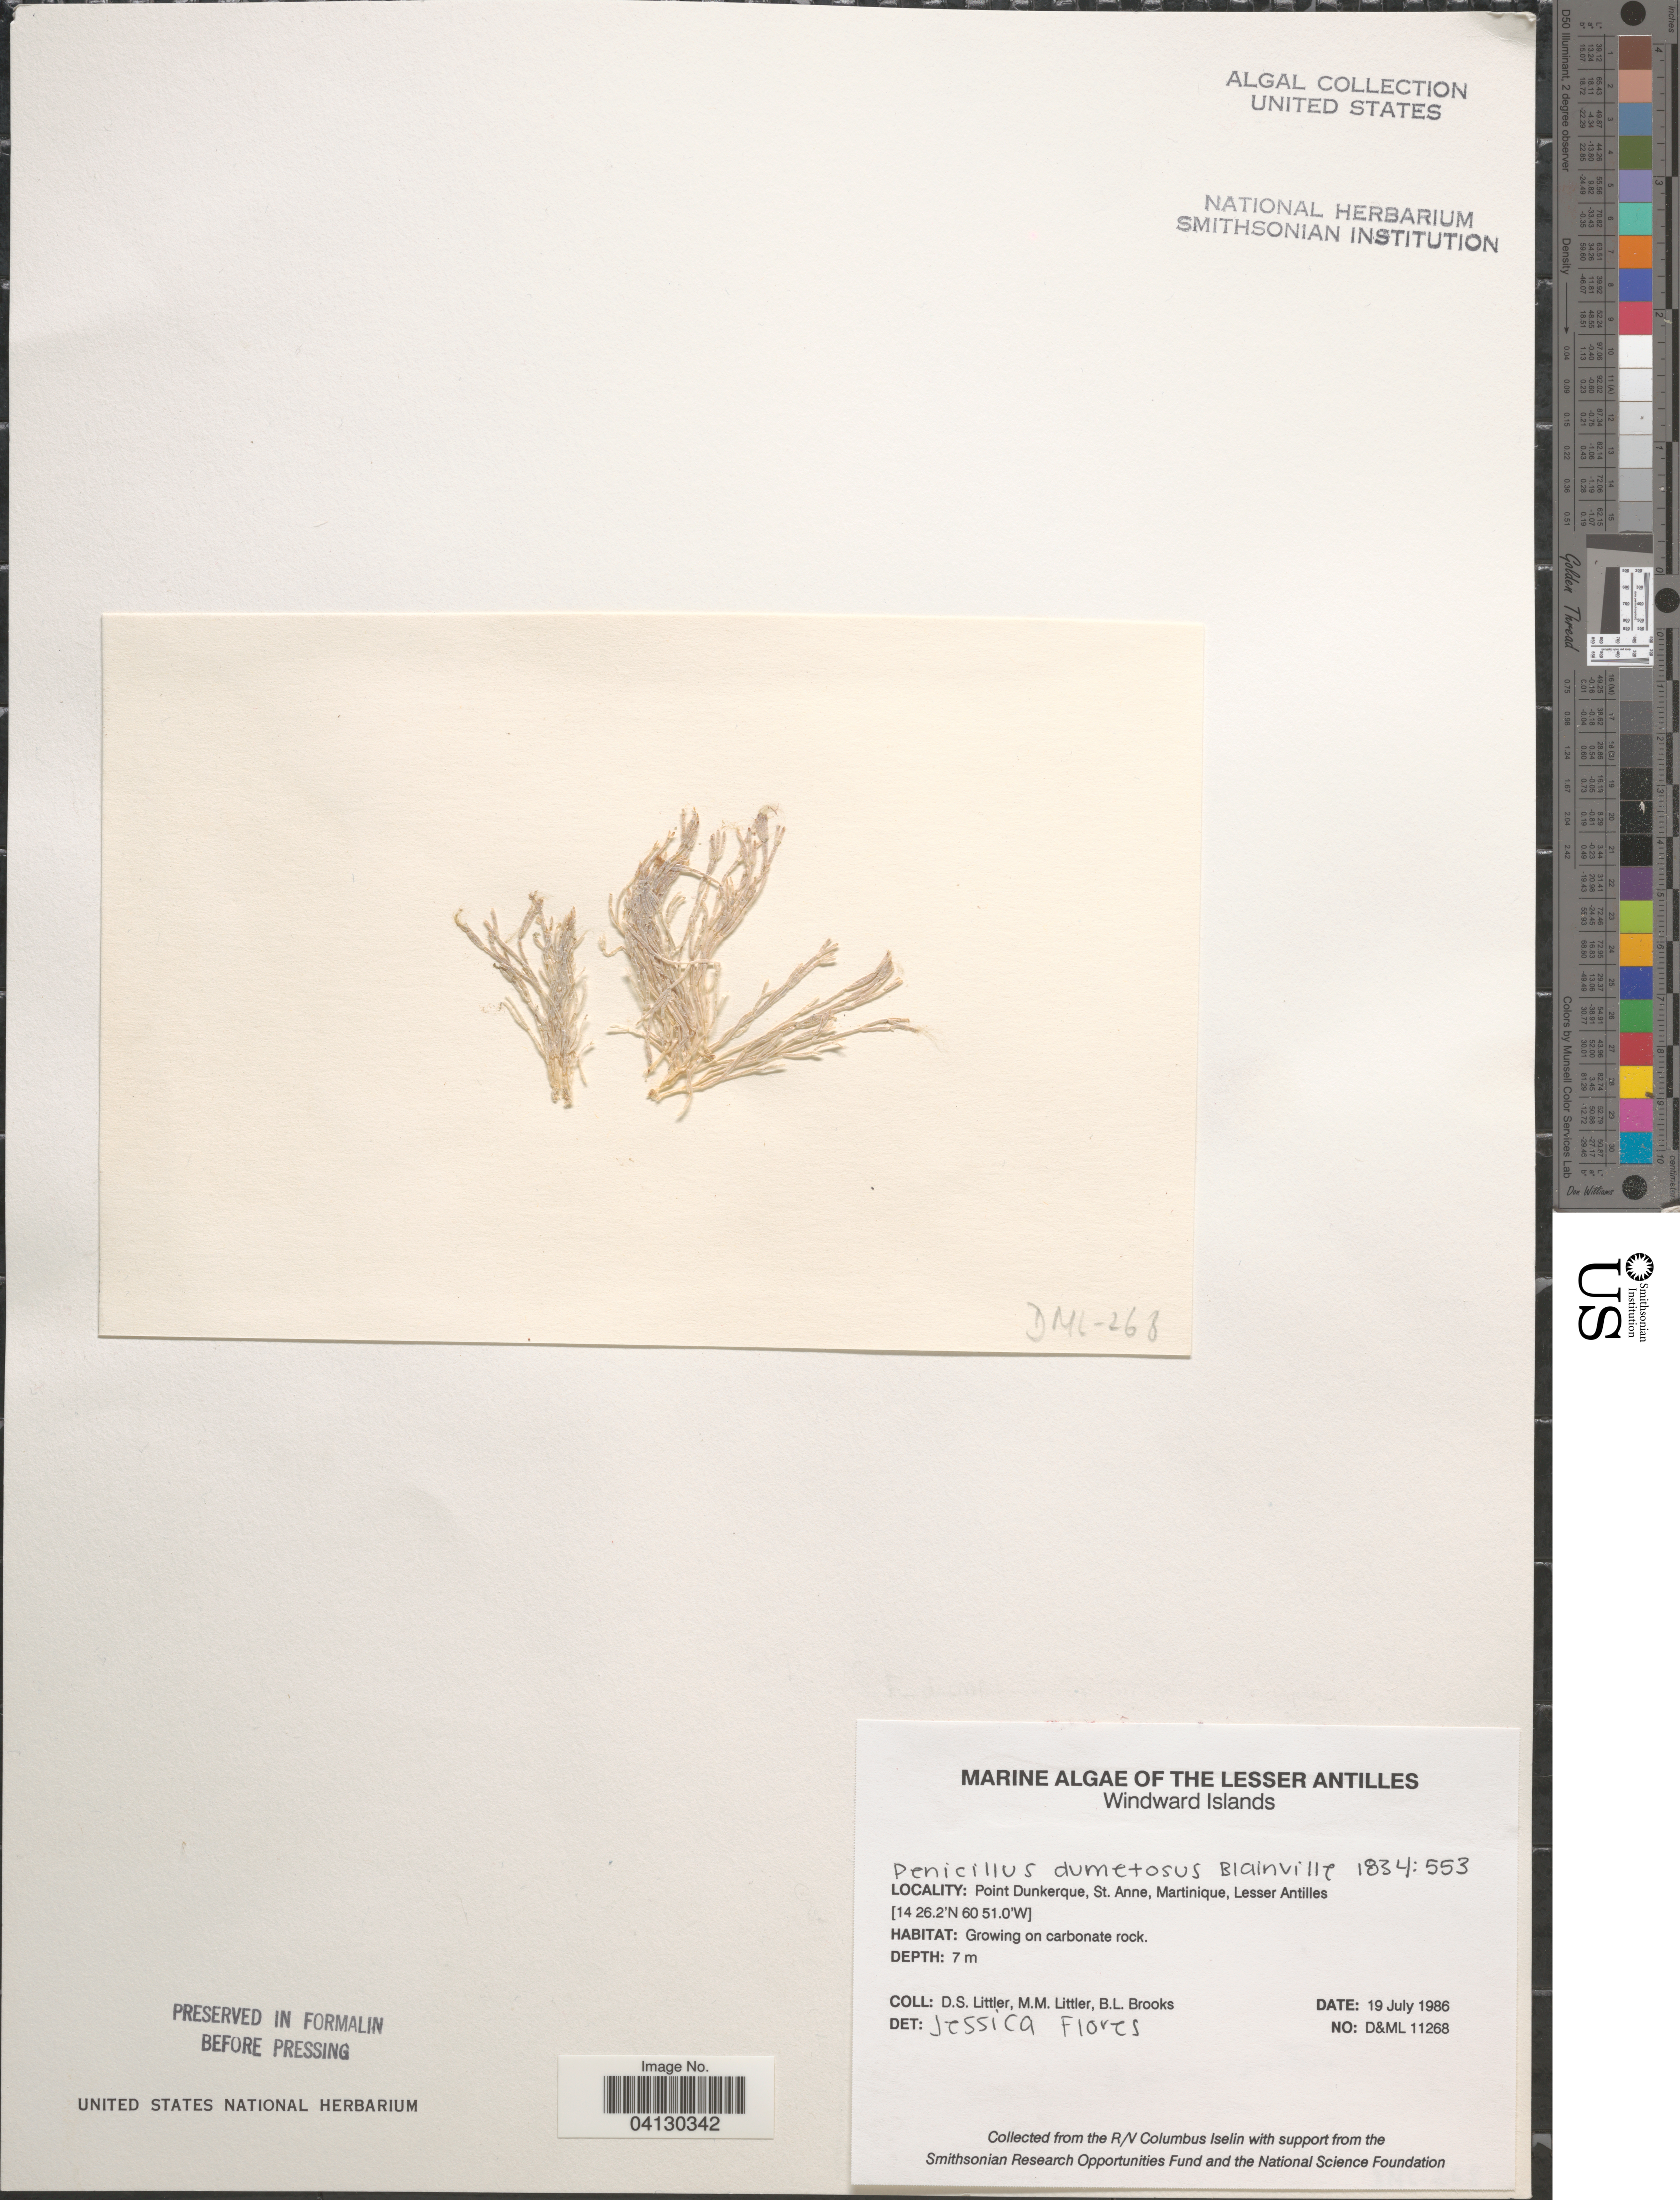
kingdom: Plantae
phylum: Chlorophyta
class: Ulvophyceae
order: Bryopsidales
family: Udoteaceae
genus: Penicillus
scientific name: Penicillus dumetosus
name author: (J.V.Lamouroux) Blainville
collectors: D. S. Littler & B. Brooks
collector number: D&ML11268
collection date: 1986-07-19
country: Martinique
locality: The Lesser Antilles. Windward Islands. Point Dunkerque, St. Anne.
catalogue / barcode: US 328967